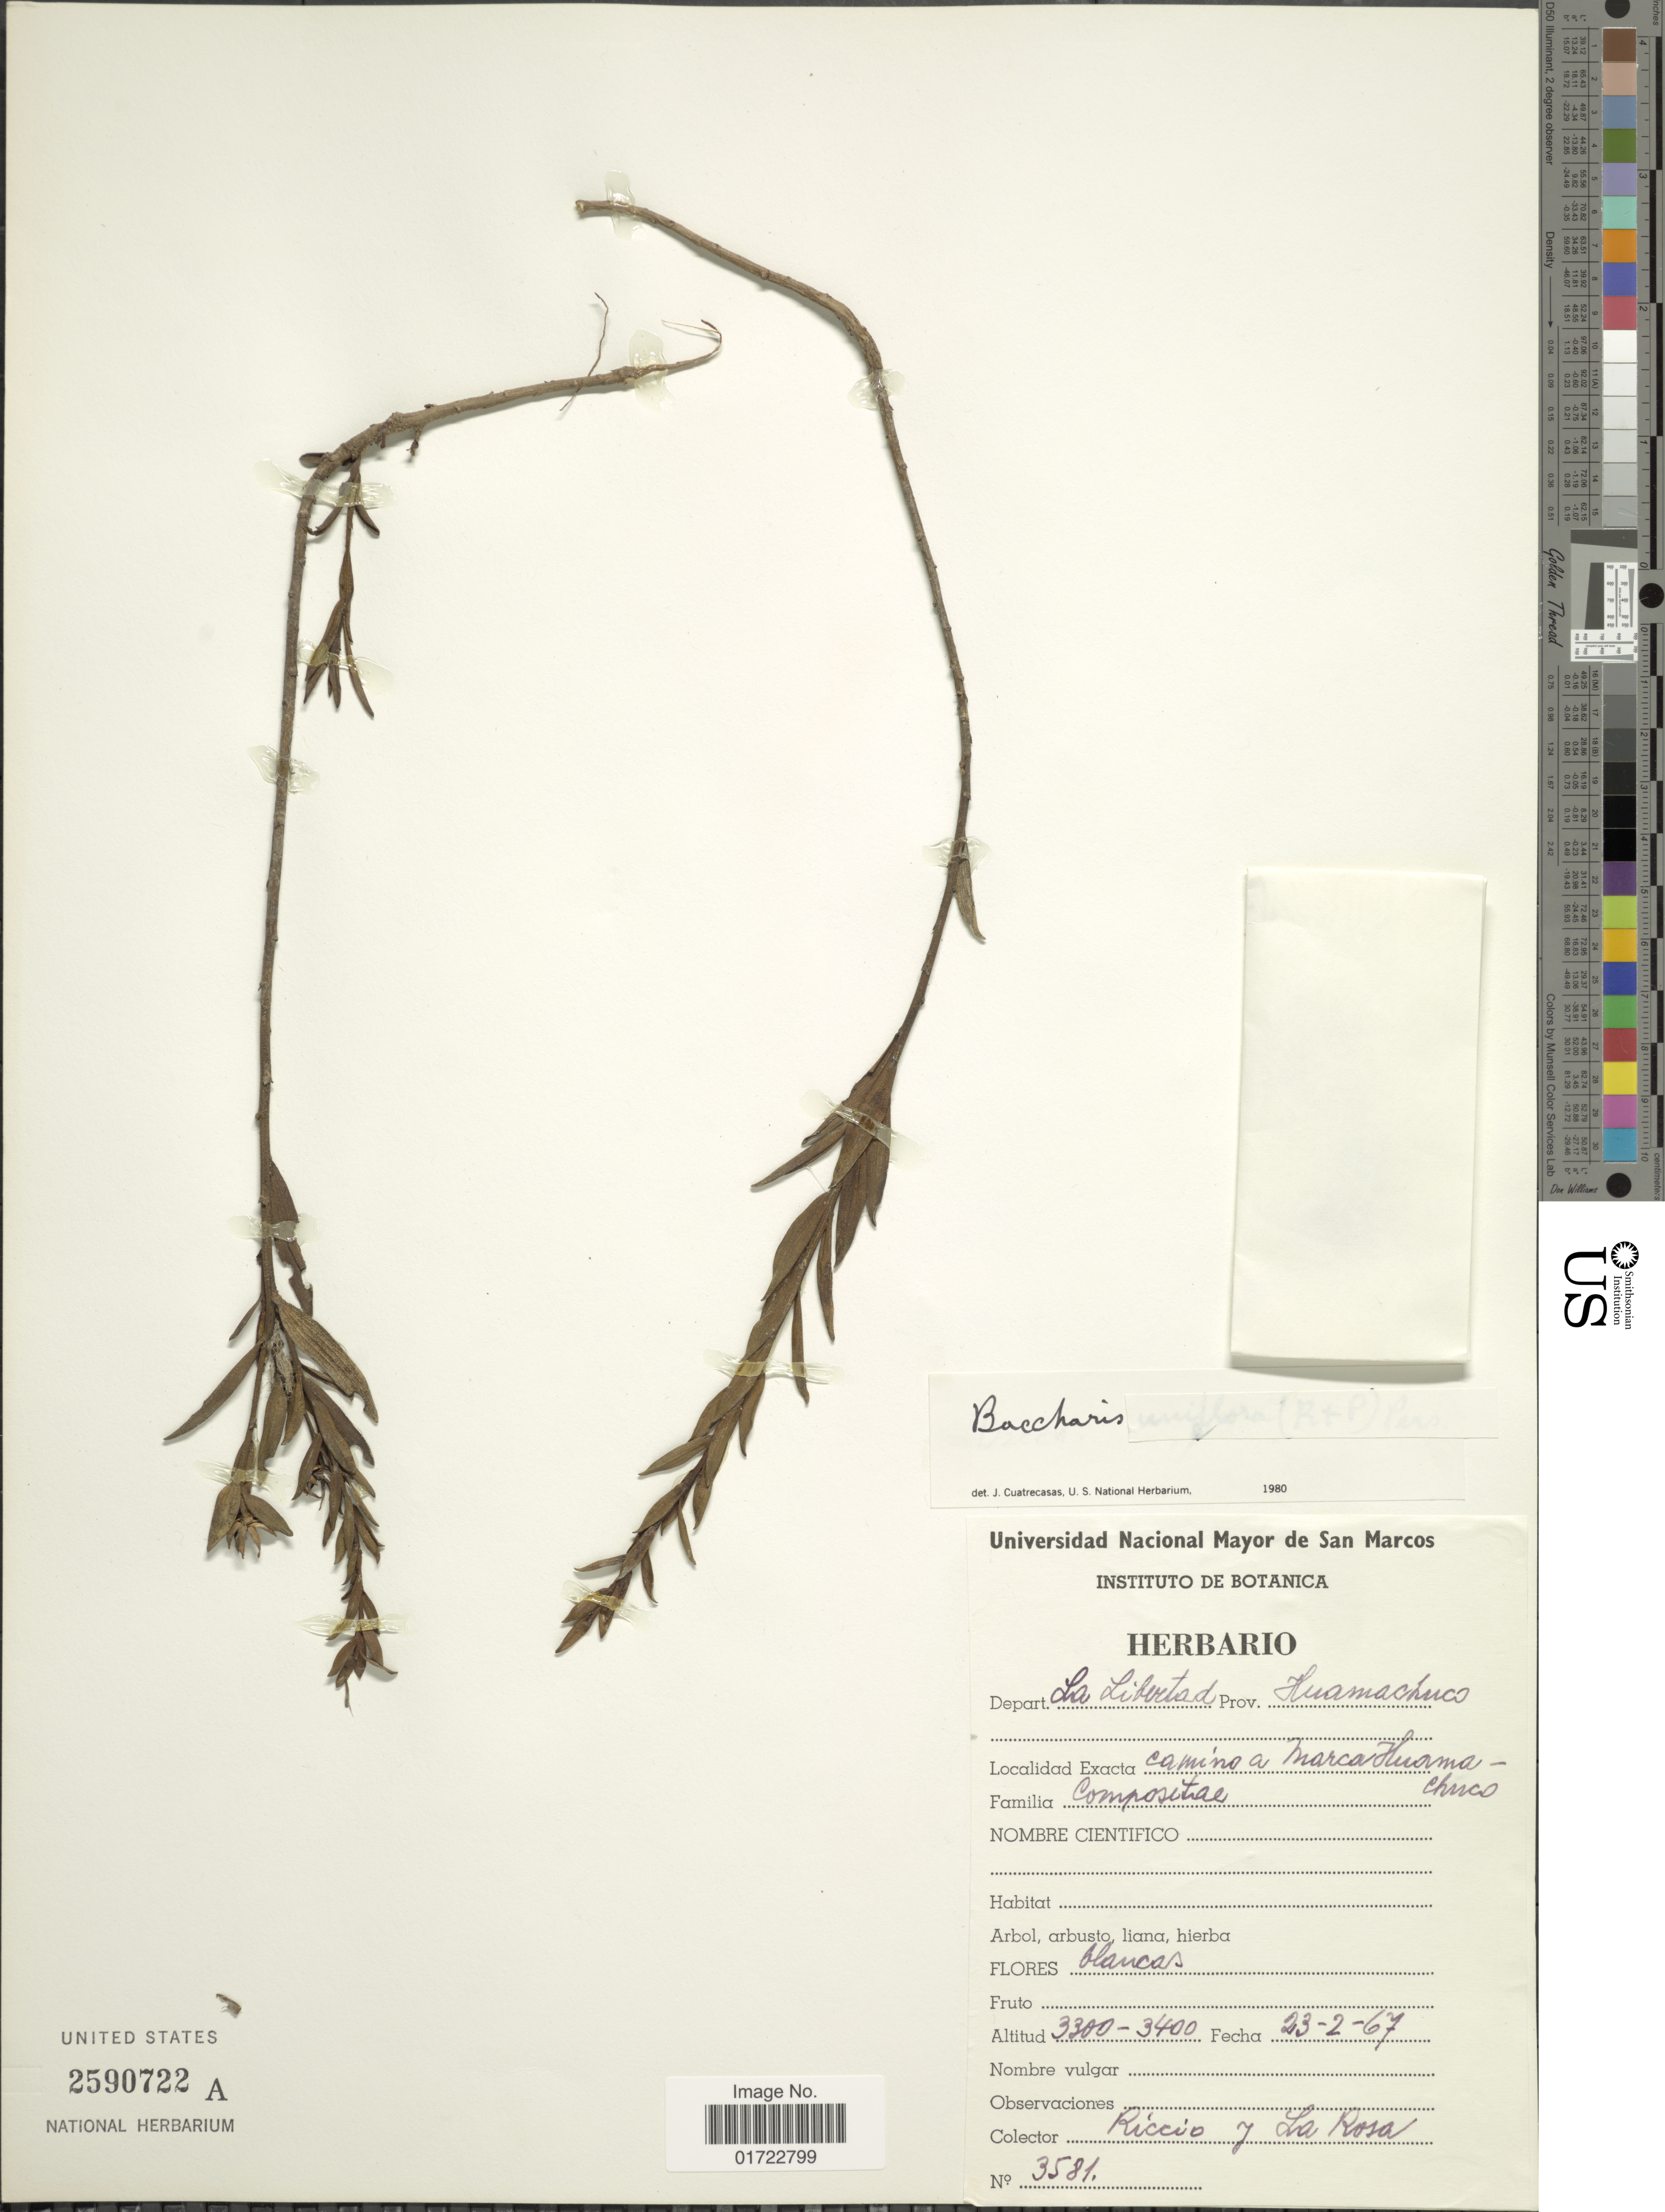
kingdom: Plantae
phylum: Tracheophyta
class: Magnoliopsida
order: Asterales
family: Asteraceae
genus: Baccharis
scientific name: Baccharis libertadensis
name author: (S.B. Jones) H. Rob.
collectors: Riccio & -. La Rosa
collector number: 3581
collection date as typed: Transcribed d/m/y: 23/2/67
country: Peru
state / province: La Libertad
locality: Depart. La Libertad, Prov. Huamchuco. Camino a Marca Huamachucas.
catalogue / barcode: US 2590722A